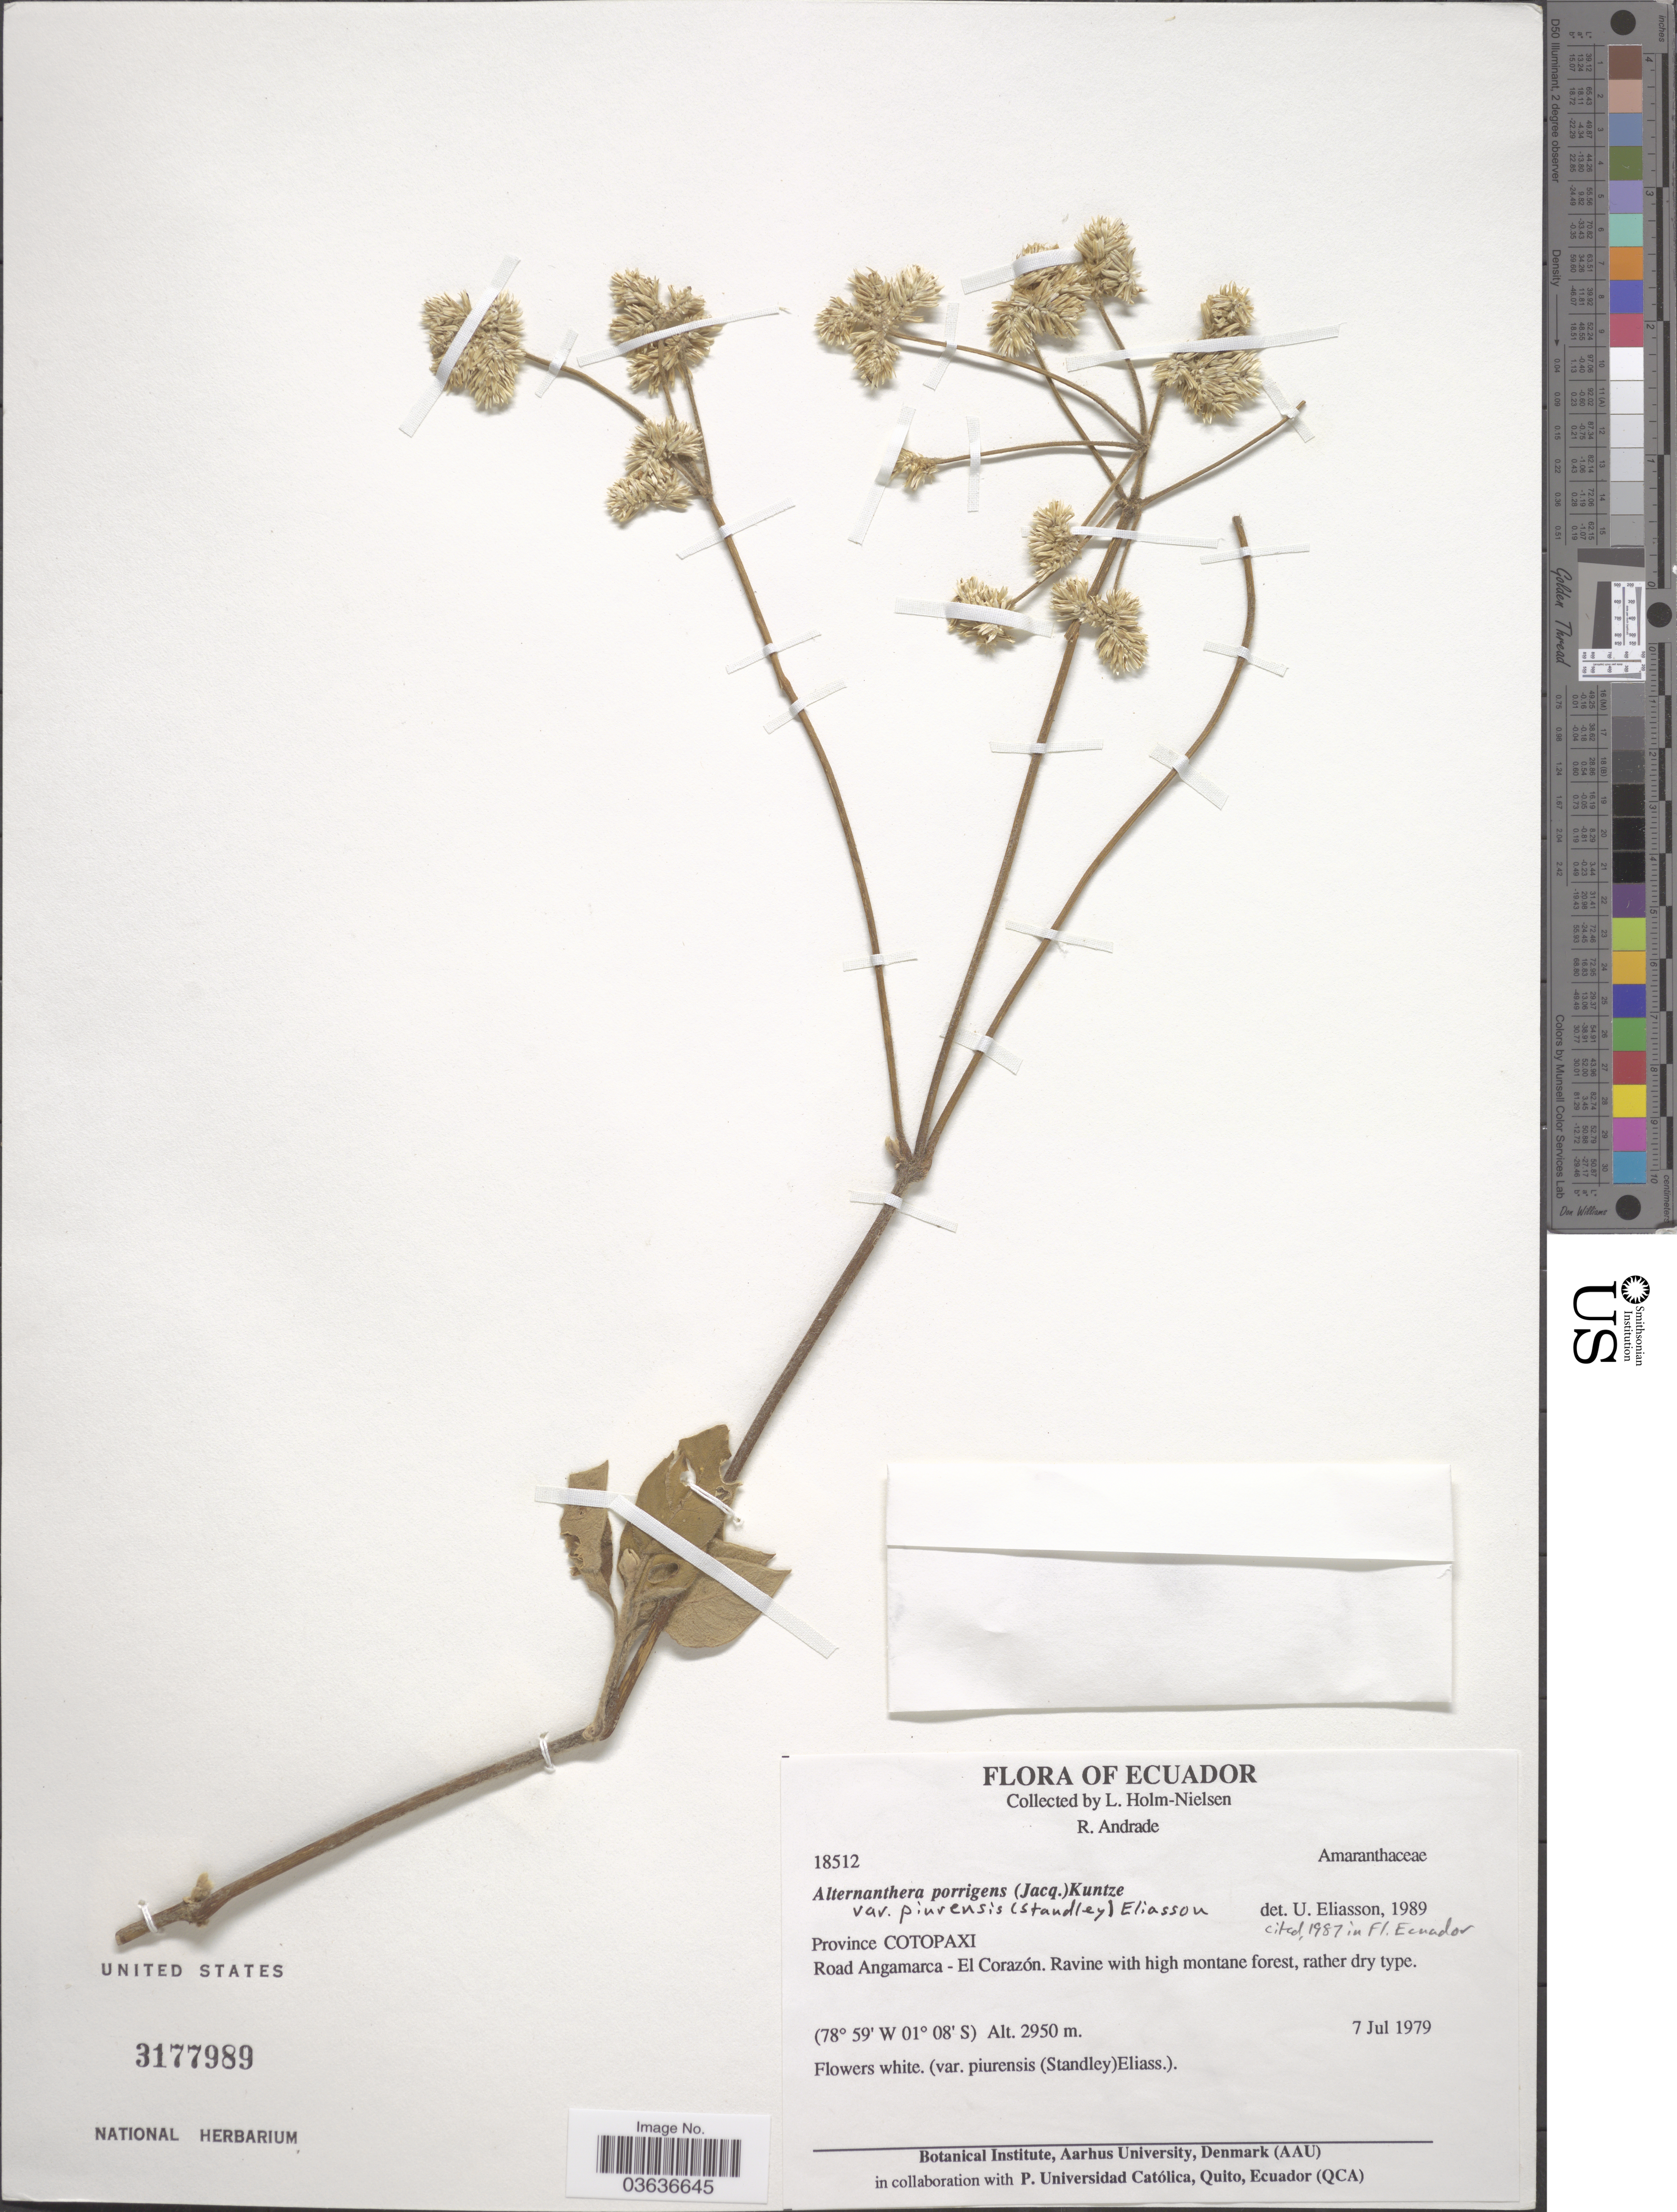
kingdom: Plantae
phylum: Tracheophyta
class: Magnoliopsida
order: Caryophyllales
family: Amaranthaceae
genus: Alternanthera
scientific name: Alternanthera porrigens var. piurensis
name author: (Standl.) Eliasson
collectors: L. Holm-Nielsen & R. Andrade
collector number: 18512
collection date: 1979-07-07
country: Ecuador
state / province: Cotopaxi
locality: Road Angamarca-El Corazón.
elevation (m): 2950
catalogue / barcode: US 3177989